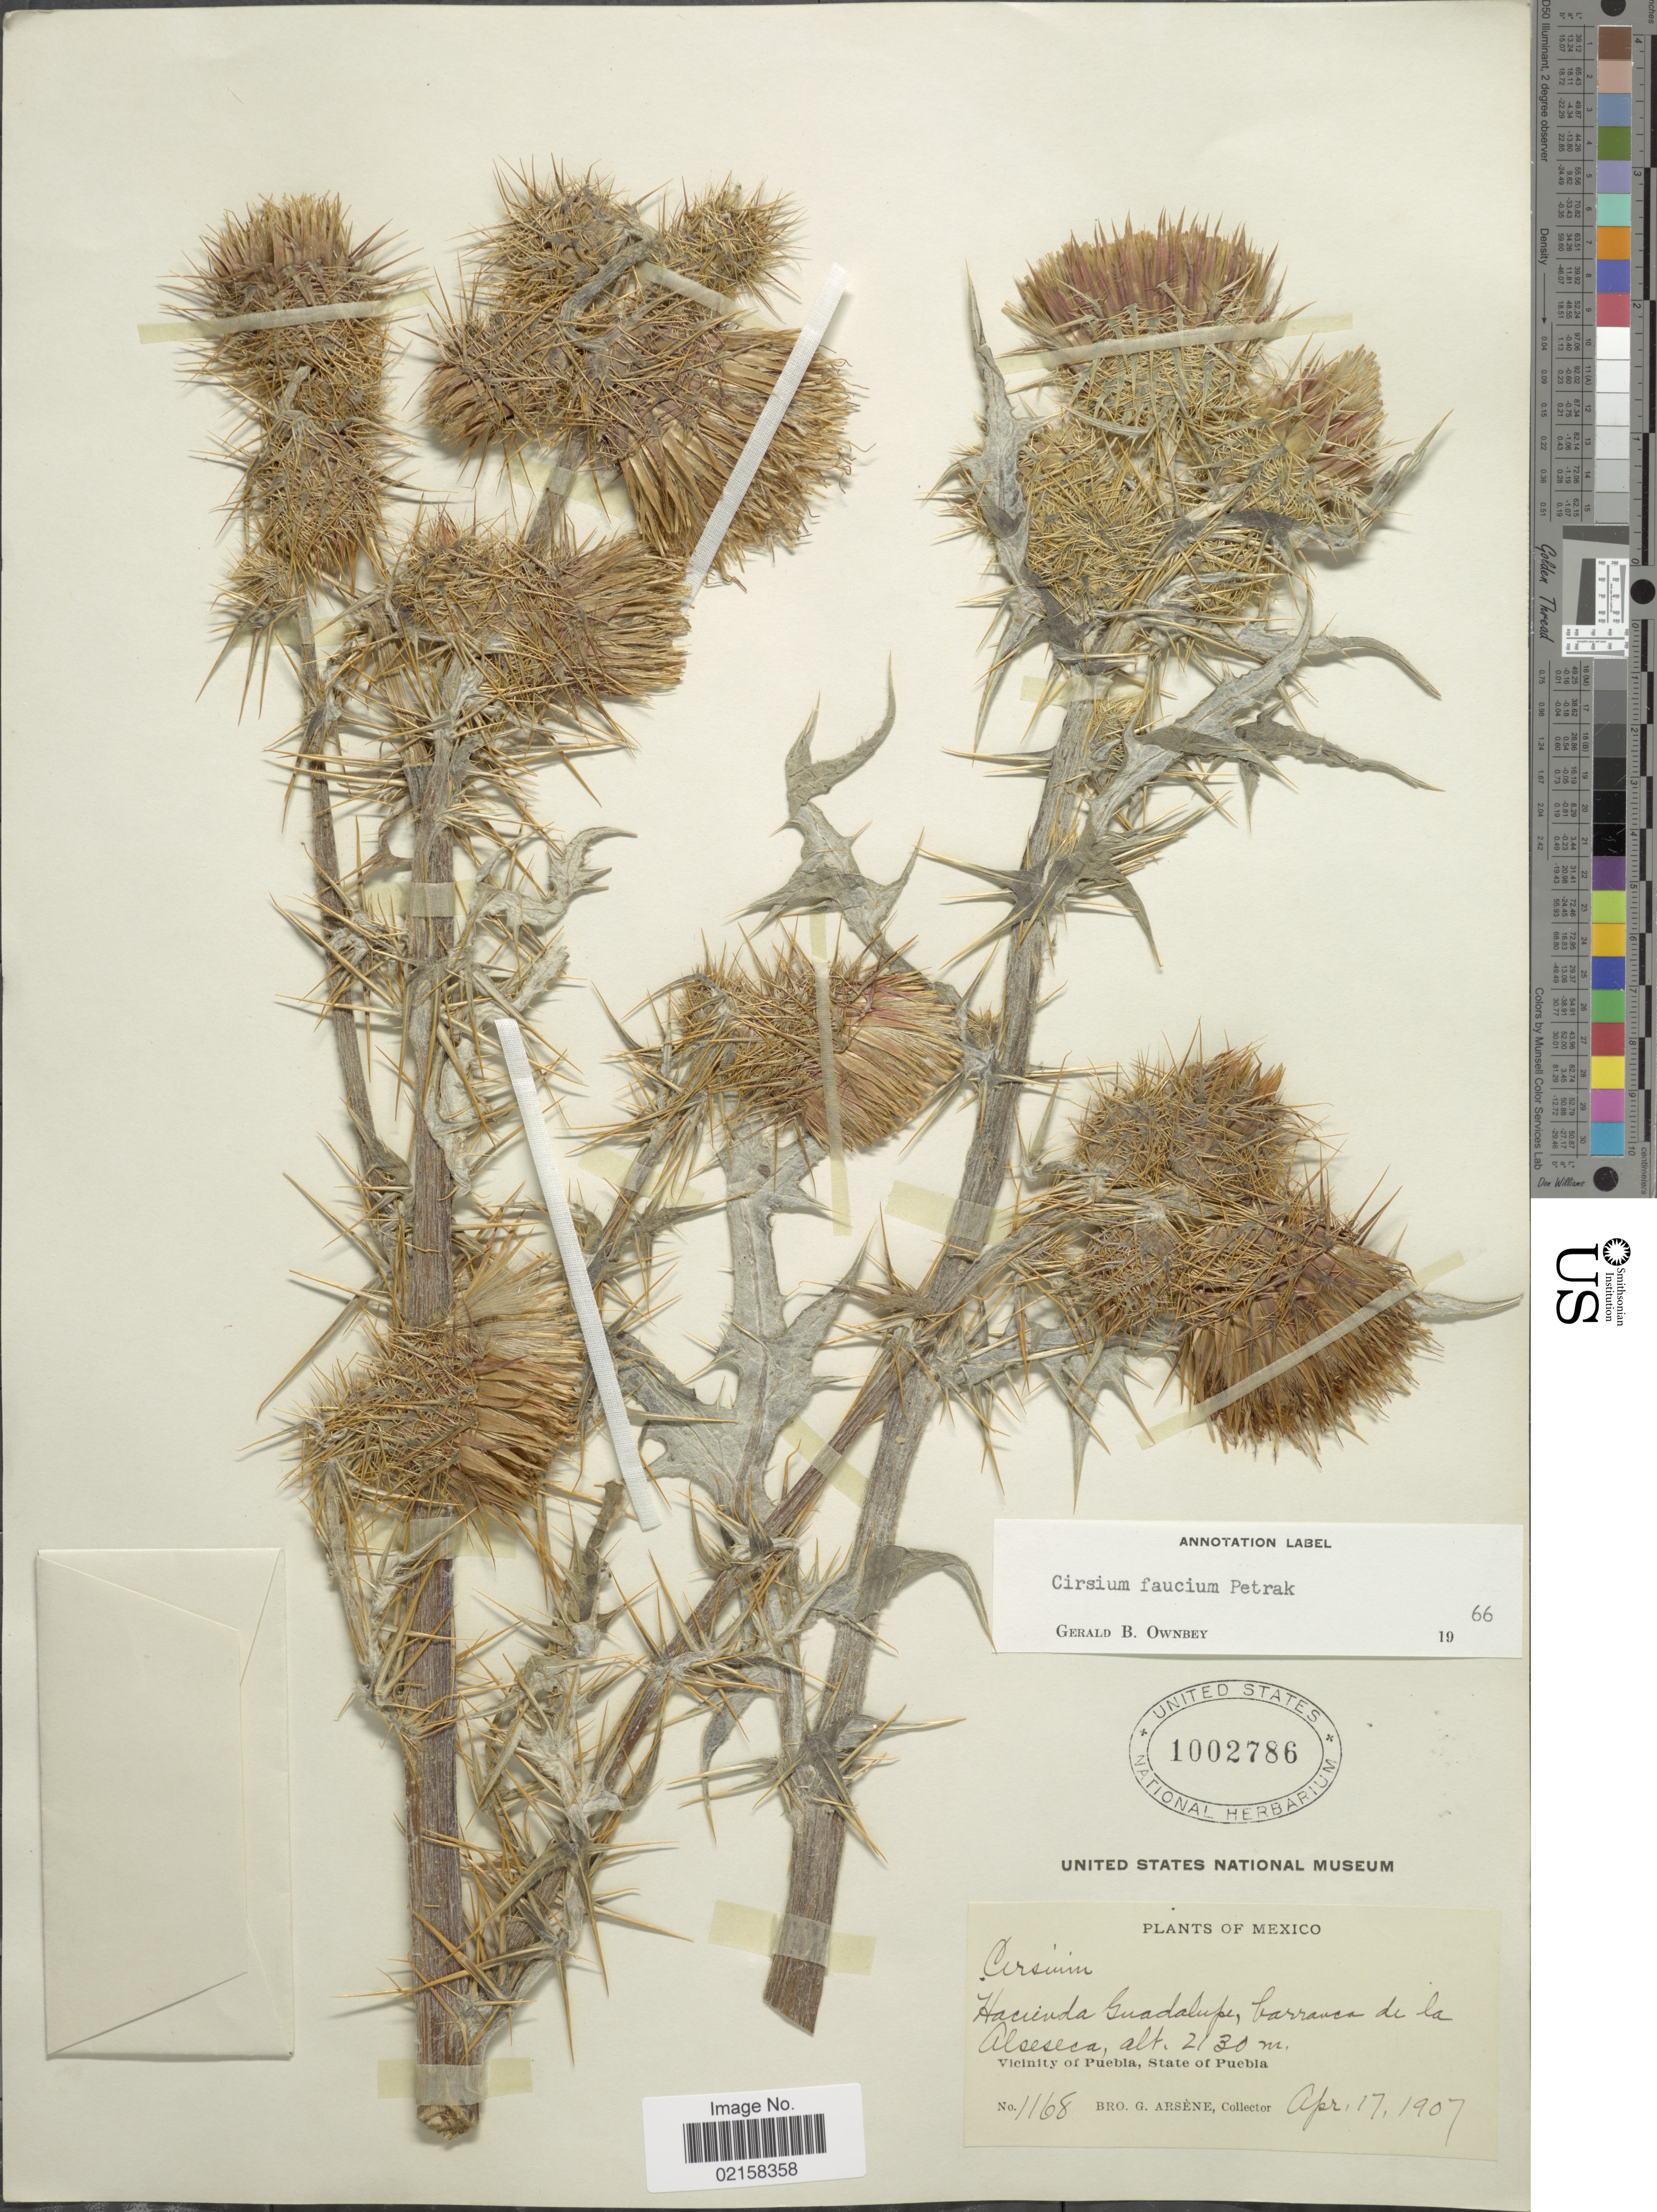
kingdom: Plantae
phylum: Tracheophyta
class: Magnoliopsida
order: Asterales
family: Asteraceae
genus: Cirsium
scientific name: Cirsium faucium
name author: Petr.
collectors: Bro. G. Arsène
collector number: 1168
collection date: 1907-04-17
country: Mexico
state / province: Puebla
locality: Hacienda Guadalupe, barranca de la Alseseca, vicinity of Puebla.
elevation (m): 2130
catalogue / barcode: US 1002786